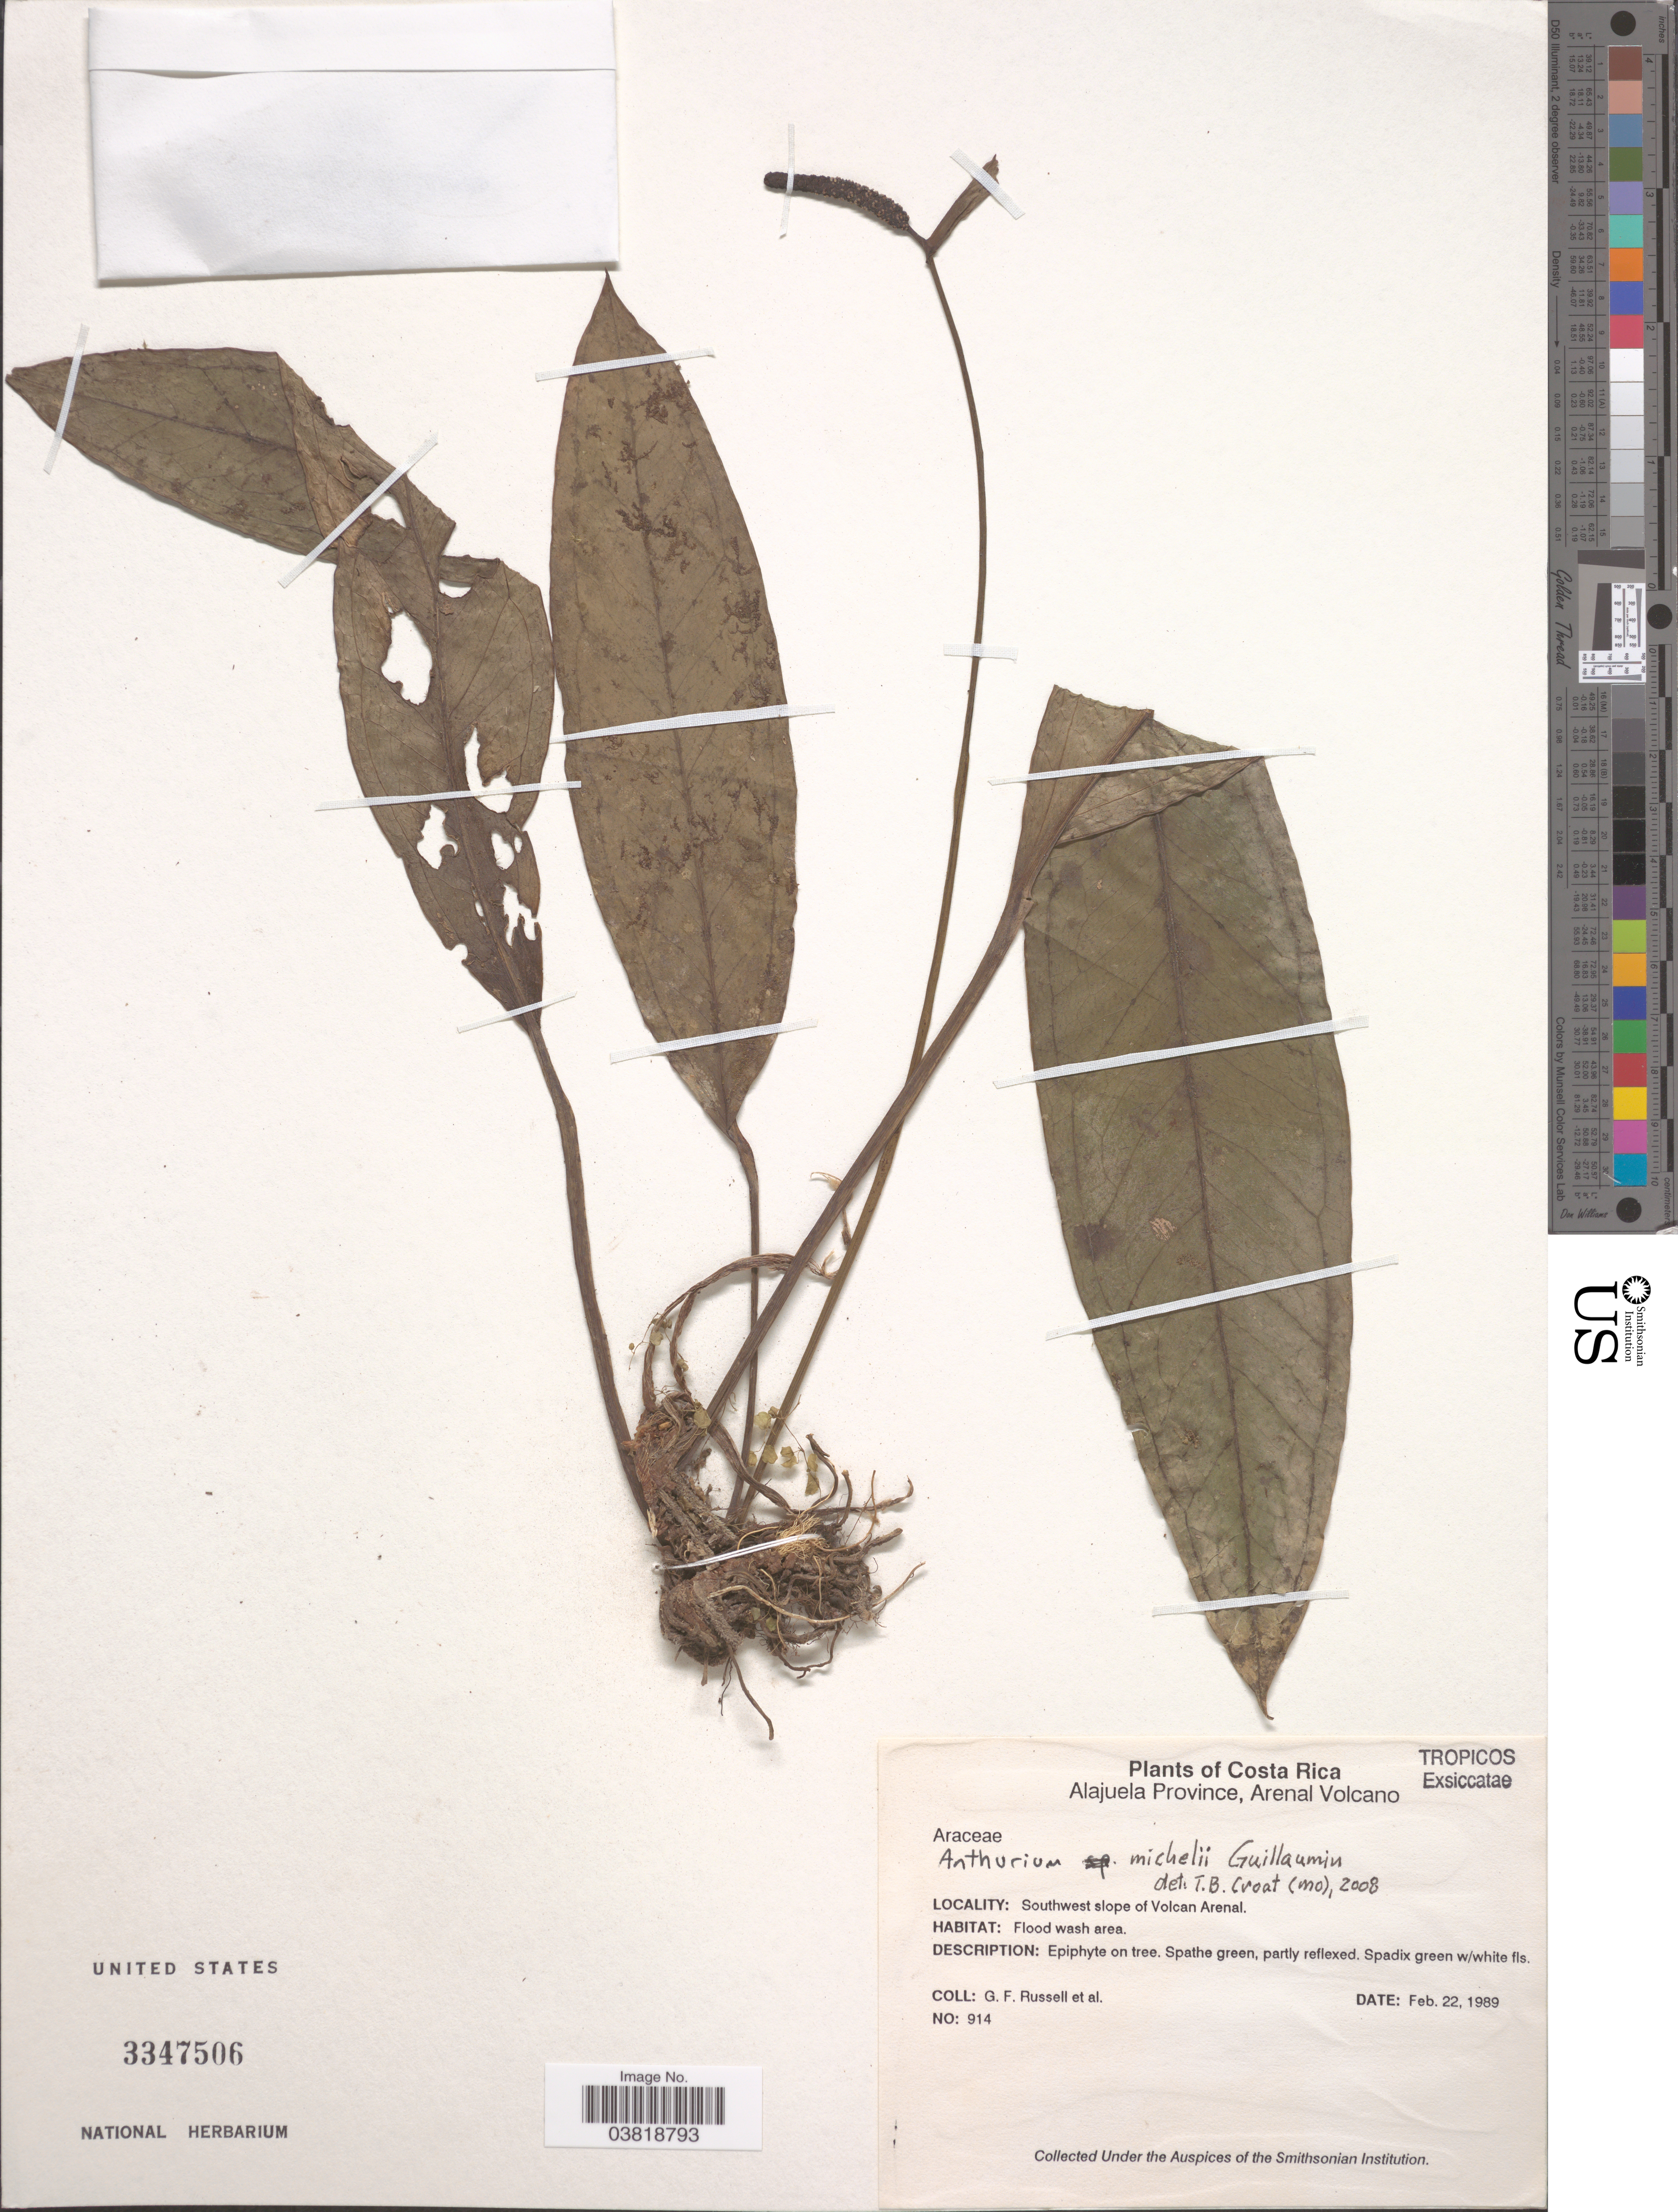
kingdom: Plantae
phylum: Tracheophyta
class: Liliopsida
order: Alismatales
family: Araceae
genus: Anthurium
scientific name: Anthurium michelii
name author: Guillaumin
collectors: G. Russell & et al.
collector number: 914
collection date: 1989-02-22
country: Costa Rica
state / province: Alajuela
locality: Arenal Volcano. Southwest slope of Volcan Arenal.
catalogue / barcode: US 3347506